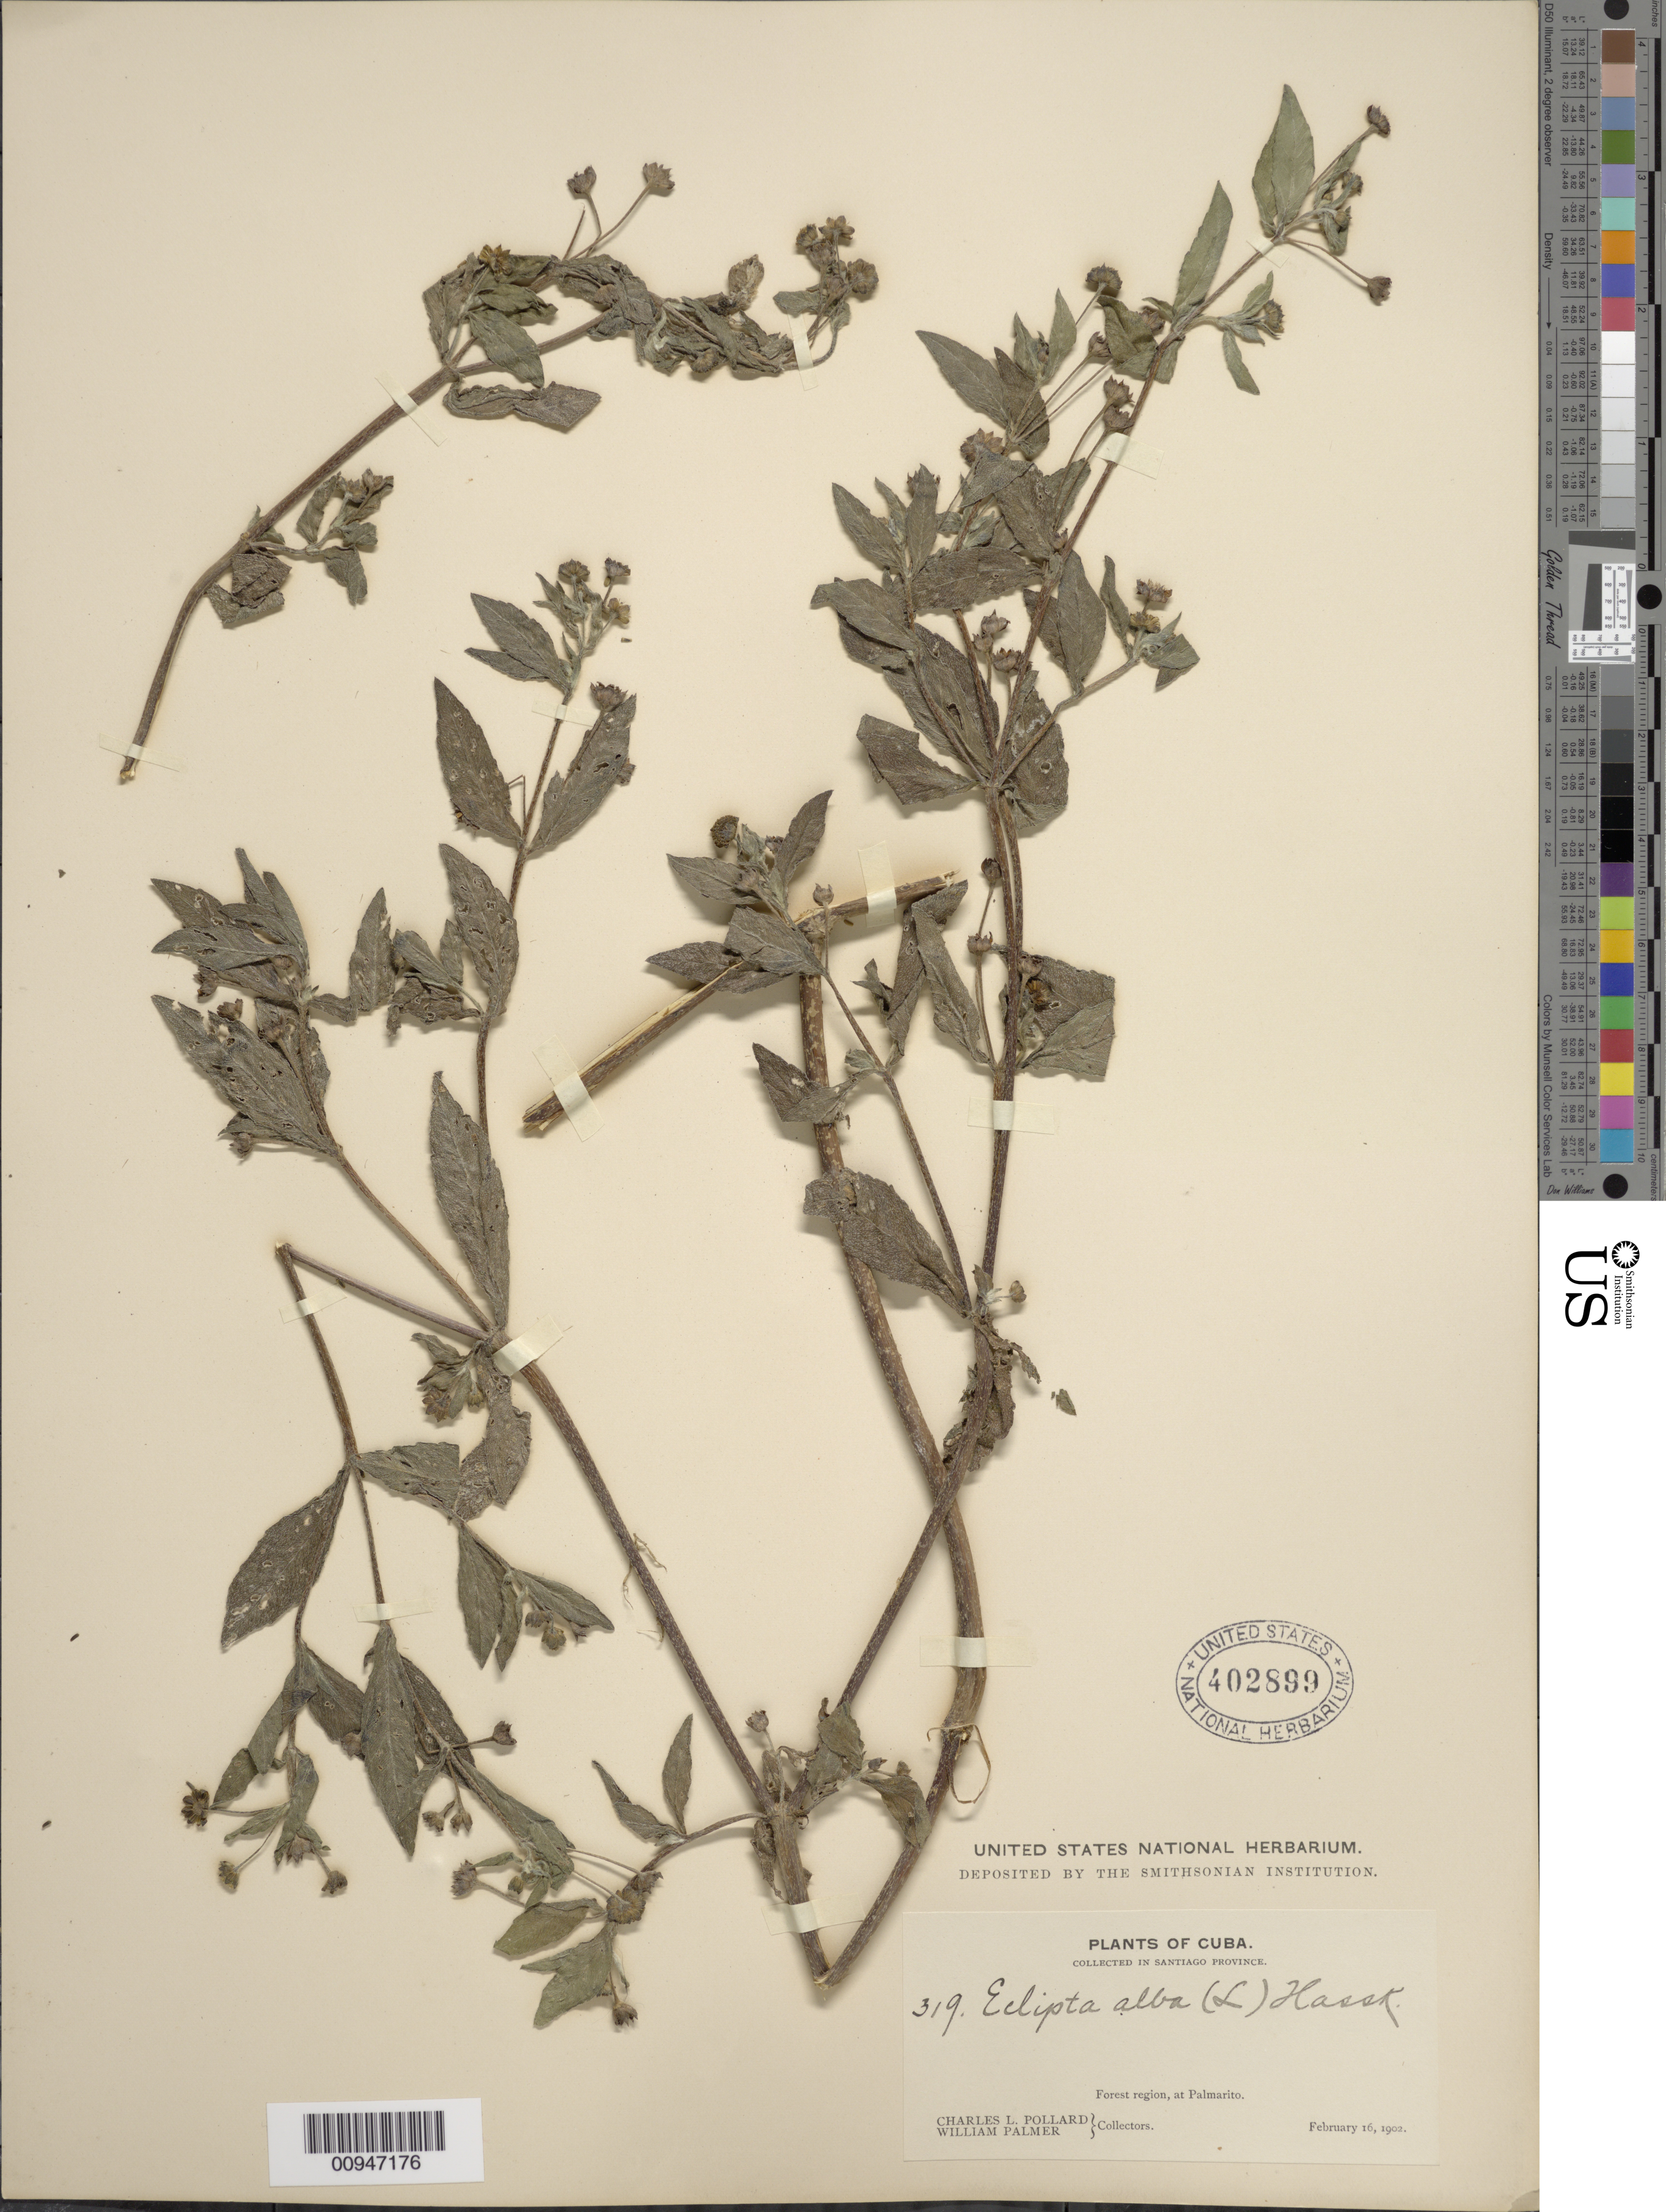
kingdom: Plantae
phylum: Tracheophyta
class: Magnoliopsida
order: Asterales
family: Asteraceae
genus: Eclipta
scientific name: Eclipta prostrata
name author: (L.) L.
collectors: C. L. Pollard & W. Palmer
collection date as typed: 16 Feb 1902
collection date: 1902-02-16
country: Cuba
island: Cuba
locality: Palmarito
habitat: Forest region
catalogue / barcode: US 402899